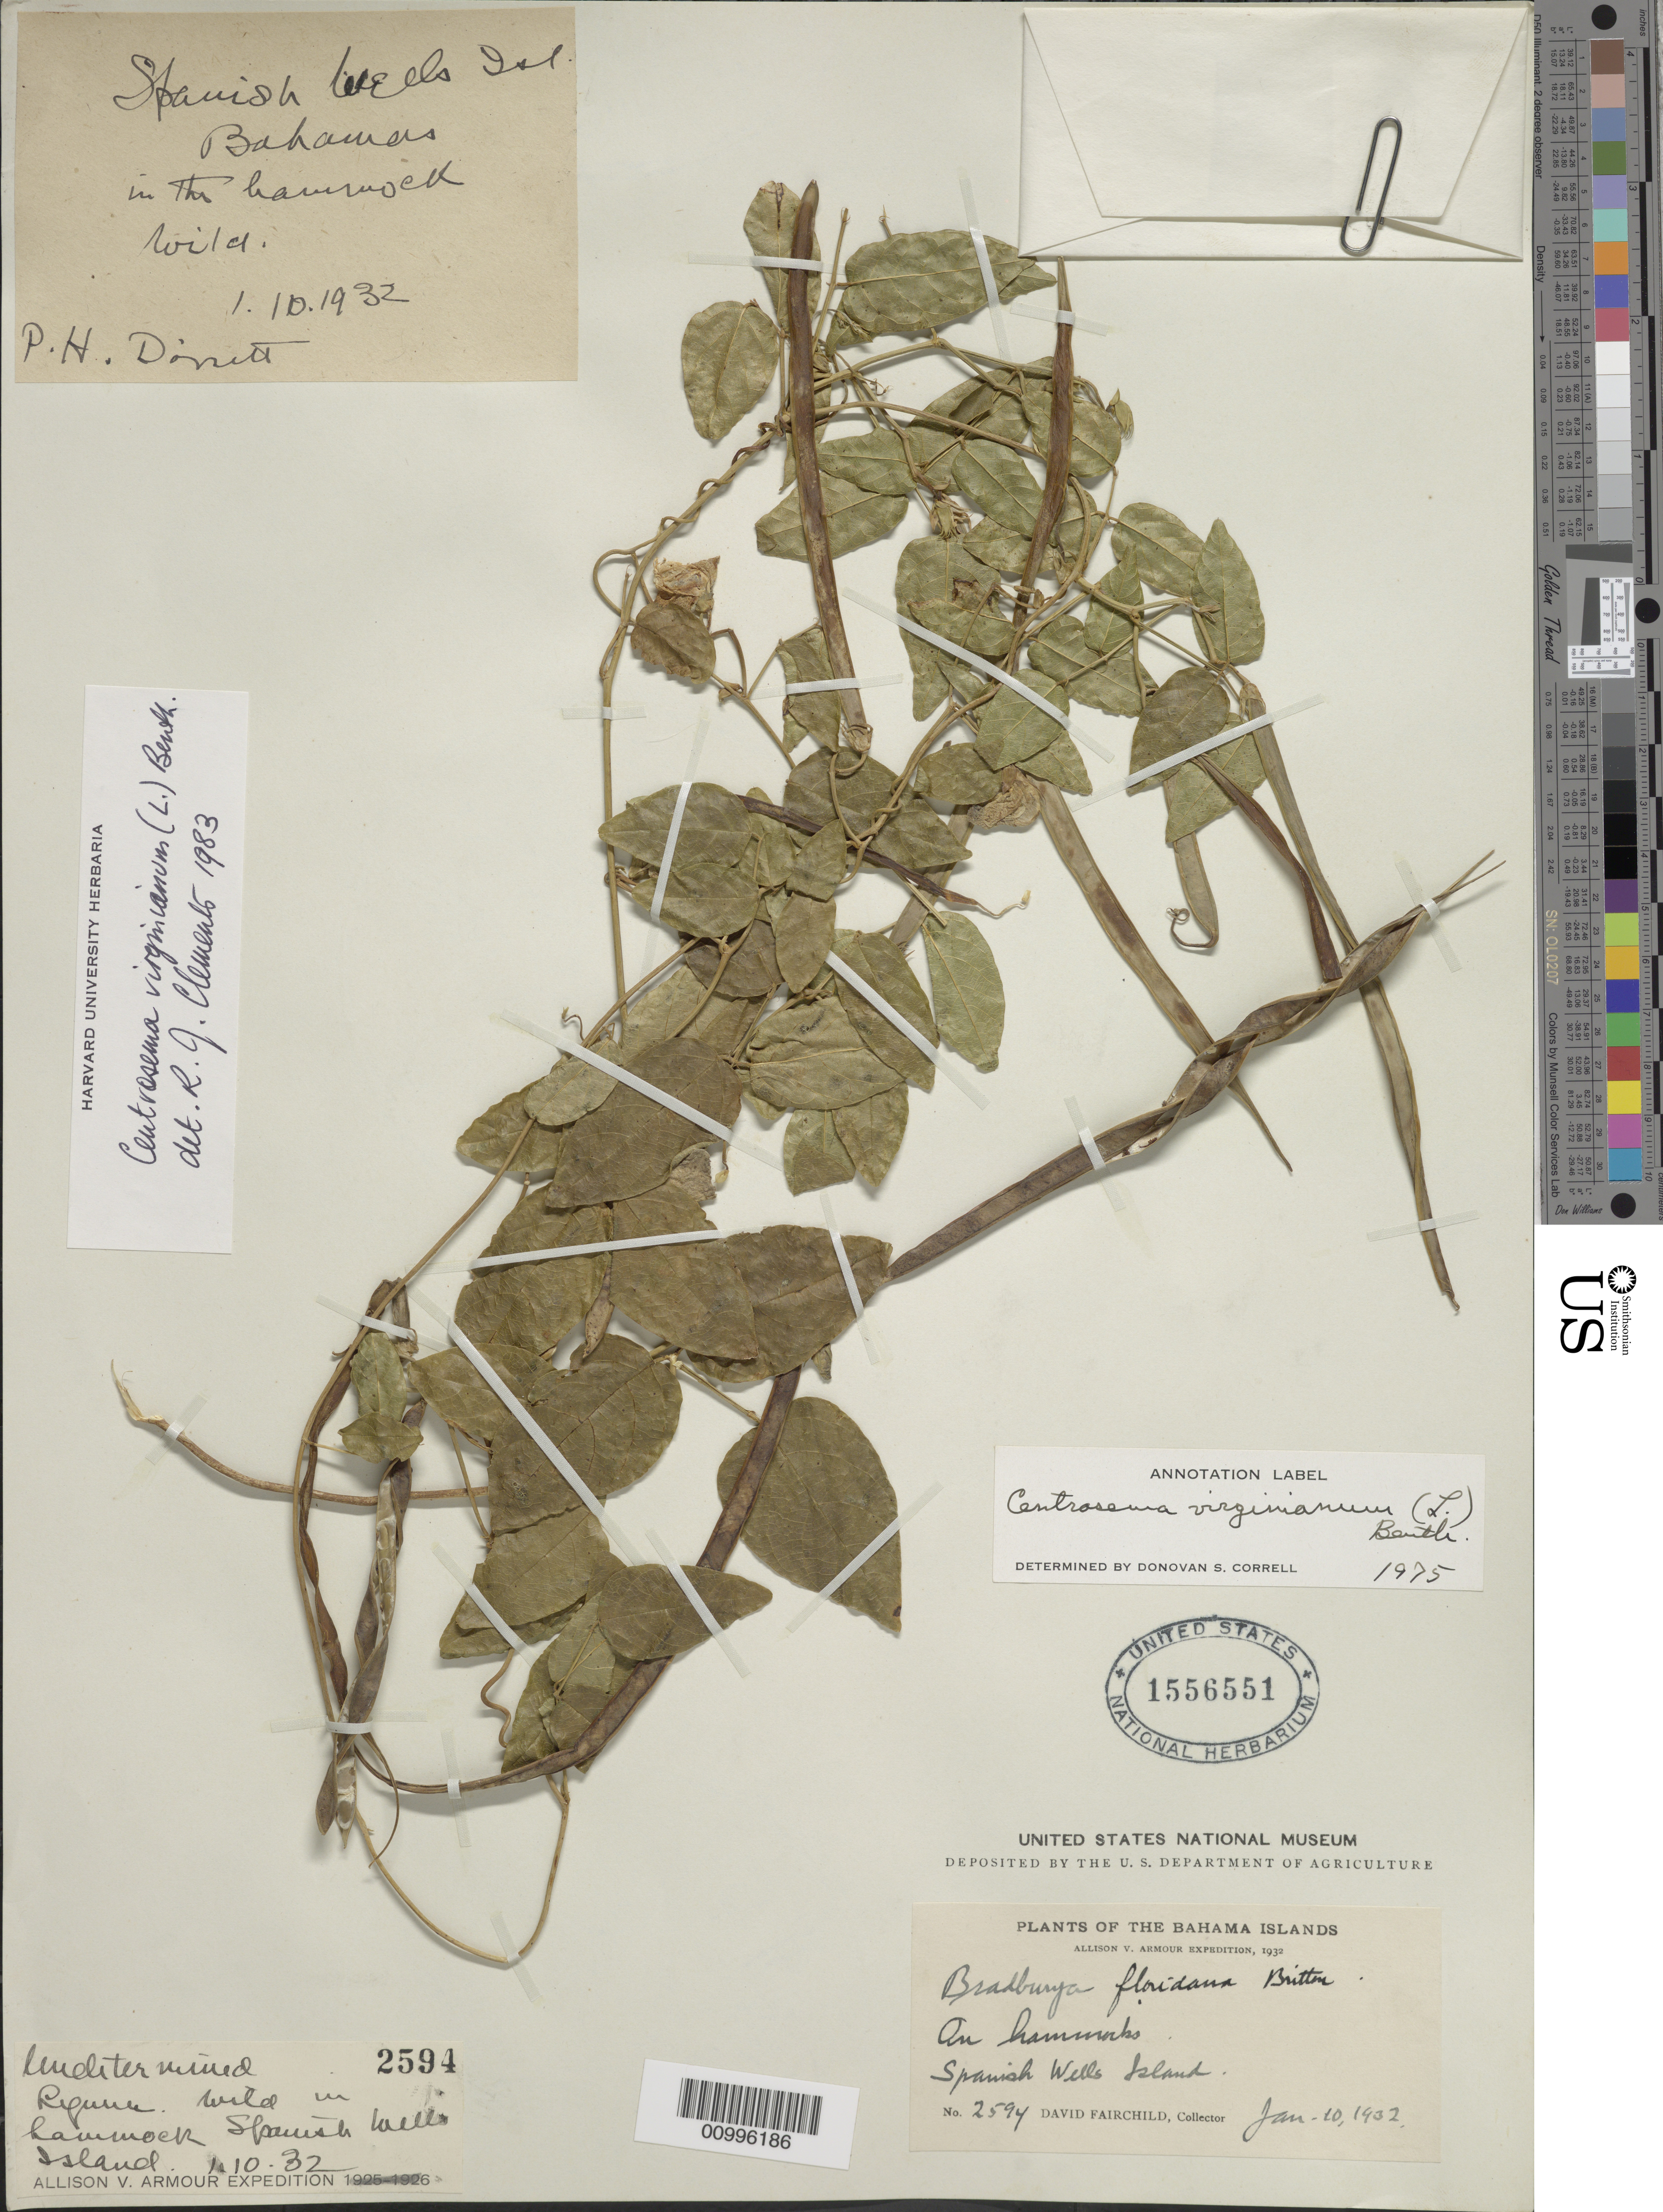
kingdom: Plantae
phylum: Tracheophyta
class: Magnoliopsida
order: Fabales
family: Fabaceae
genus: Centrosema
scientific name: Centrosema virginianum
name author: (L.) Benth.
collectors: D. Fairchild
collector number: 2594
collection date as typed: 12 Jan 1932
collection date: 1932-01-12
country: Bahamas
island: Eleuthera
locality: Spanish Well Island portion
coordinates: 0 N, 0 E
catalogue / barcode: US 1556551